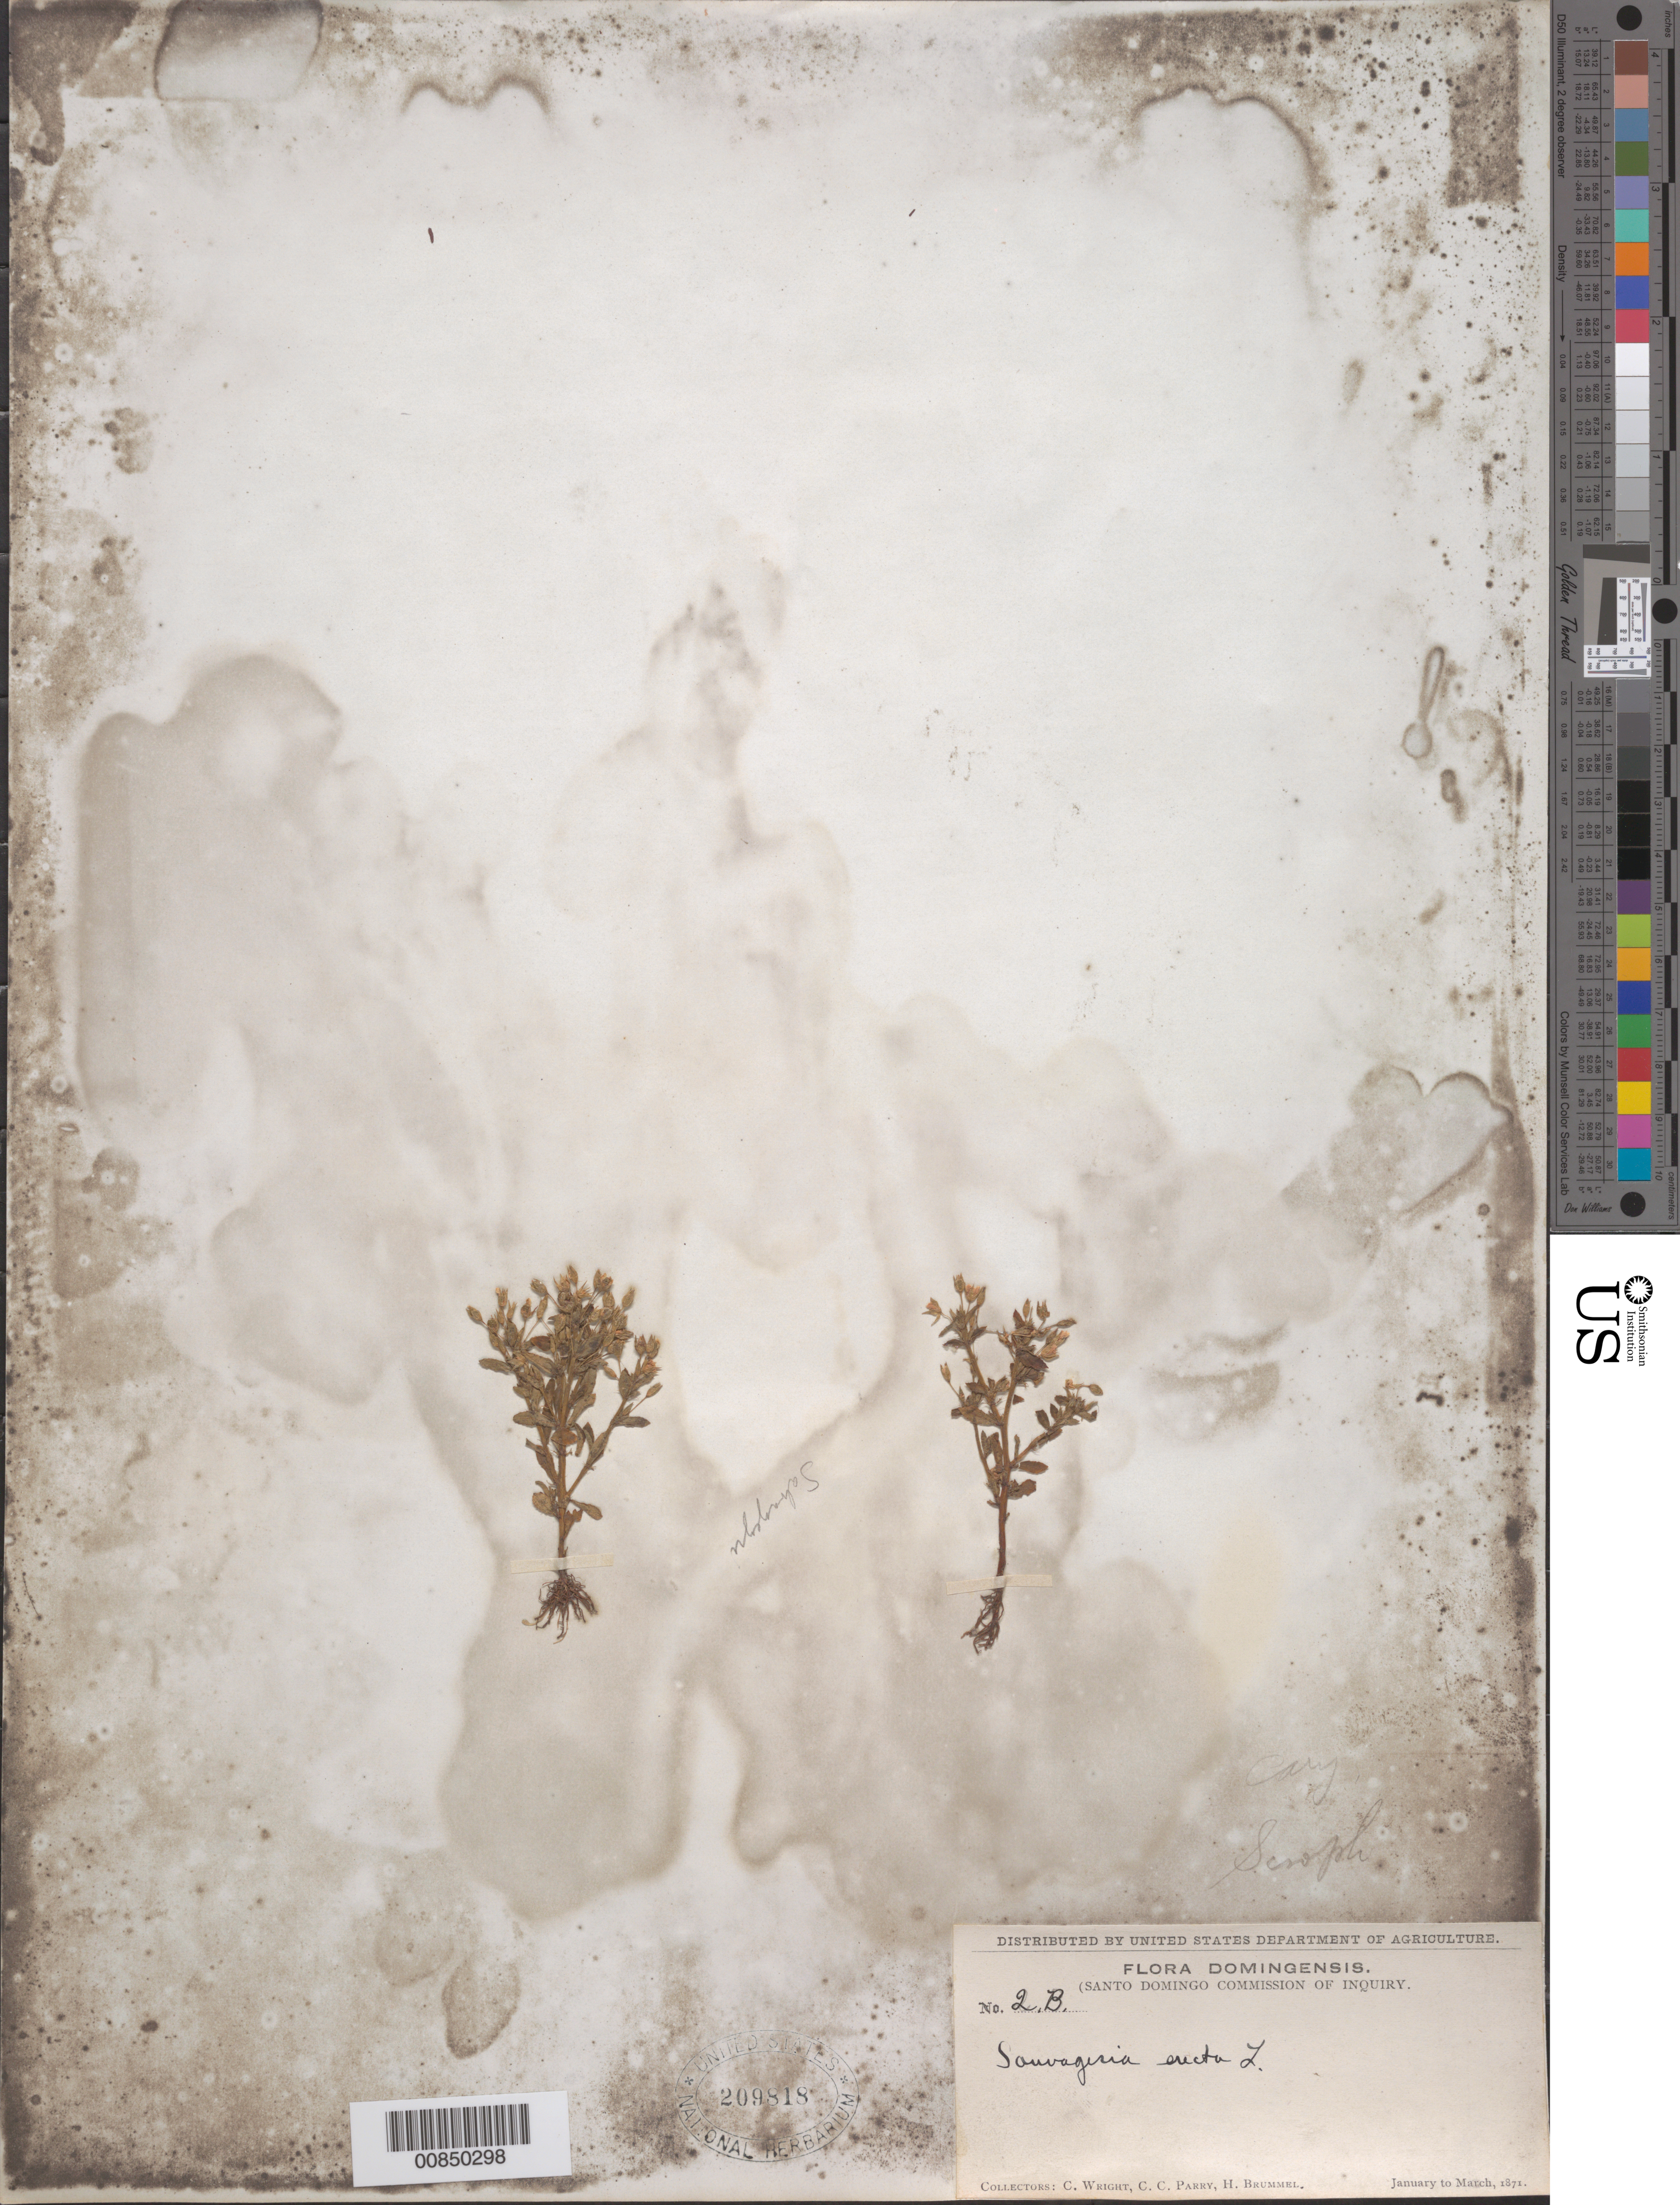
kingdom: Plantae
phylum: Tracheophyta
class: Magnoliopsida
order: Malpighiales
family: Ochnaceae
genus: Sauvagesia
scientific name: Sauvagesia tenella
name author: Lam.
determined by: Strong, Mark T., (BOT), Smithsonian Institution - National Museum of Natural History (UNITED STATES)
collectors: C. Wright, C. C. Parry & H. Brummel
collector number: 2B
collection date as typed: Jan 1871 to -- Mar 1871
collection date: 1871-01/1871-03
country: Dominican Republic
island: Hispaniola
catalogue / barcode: US 209818